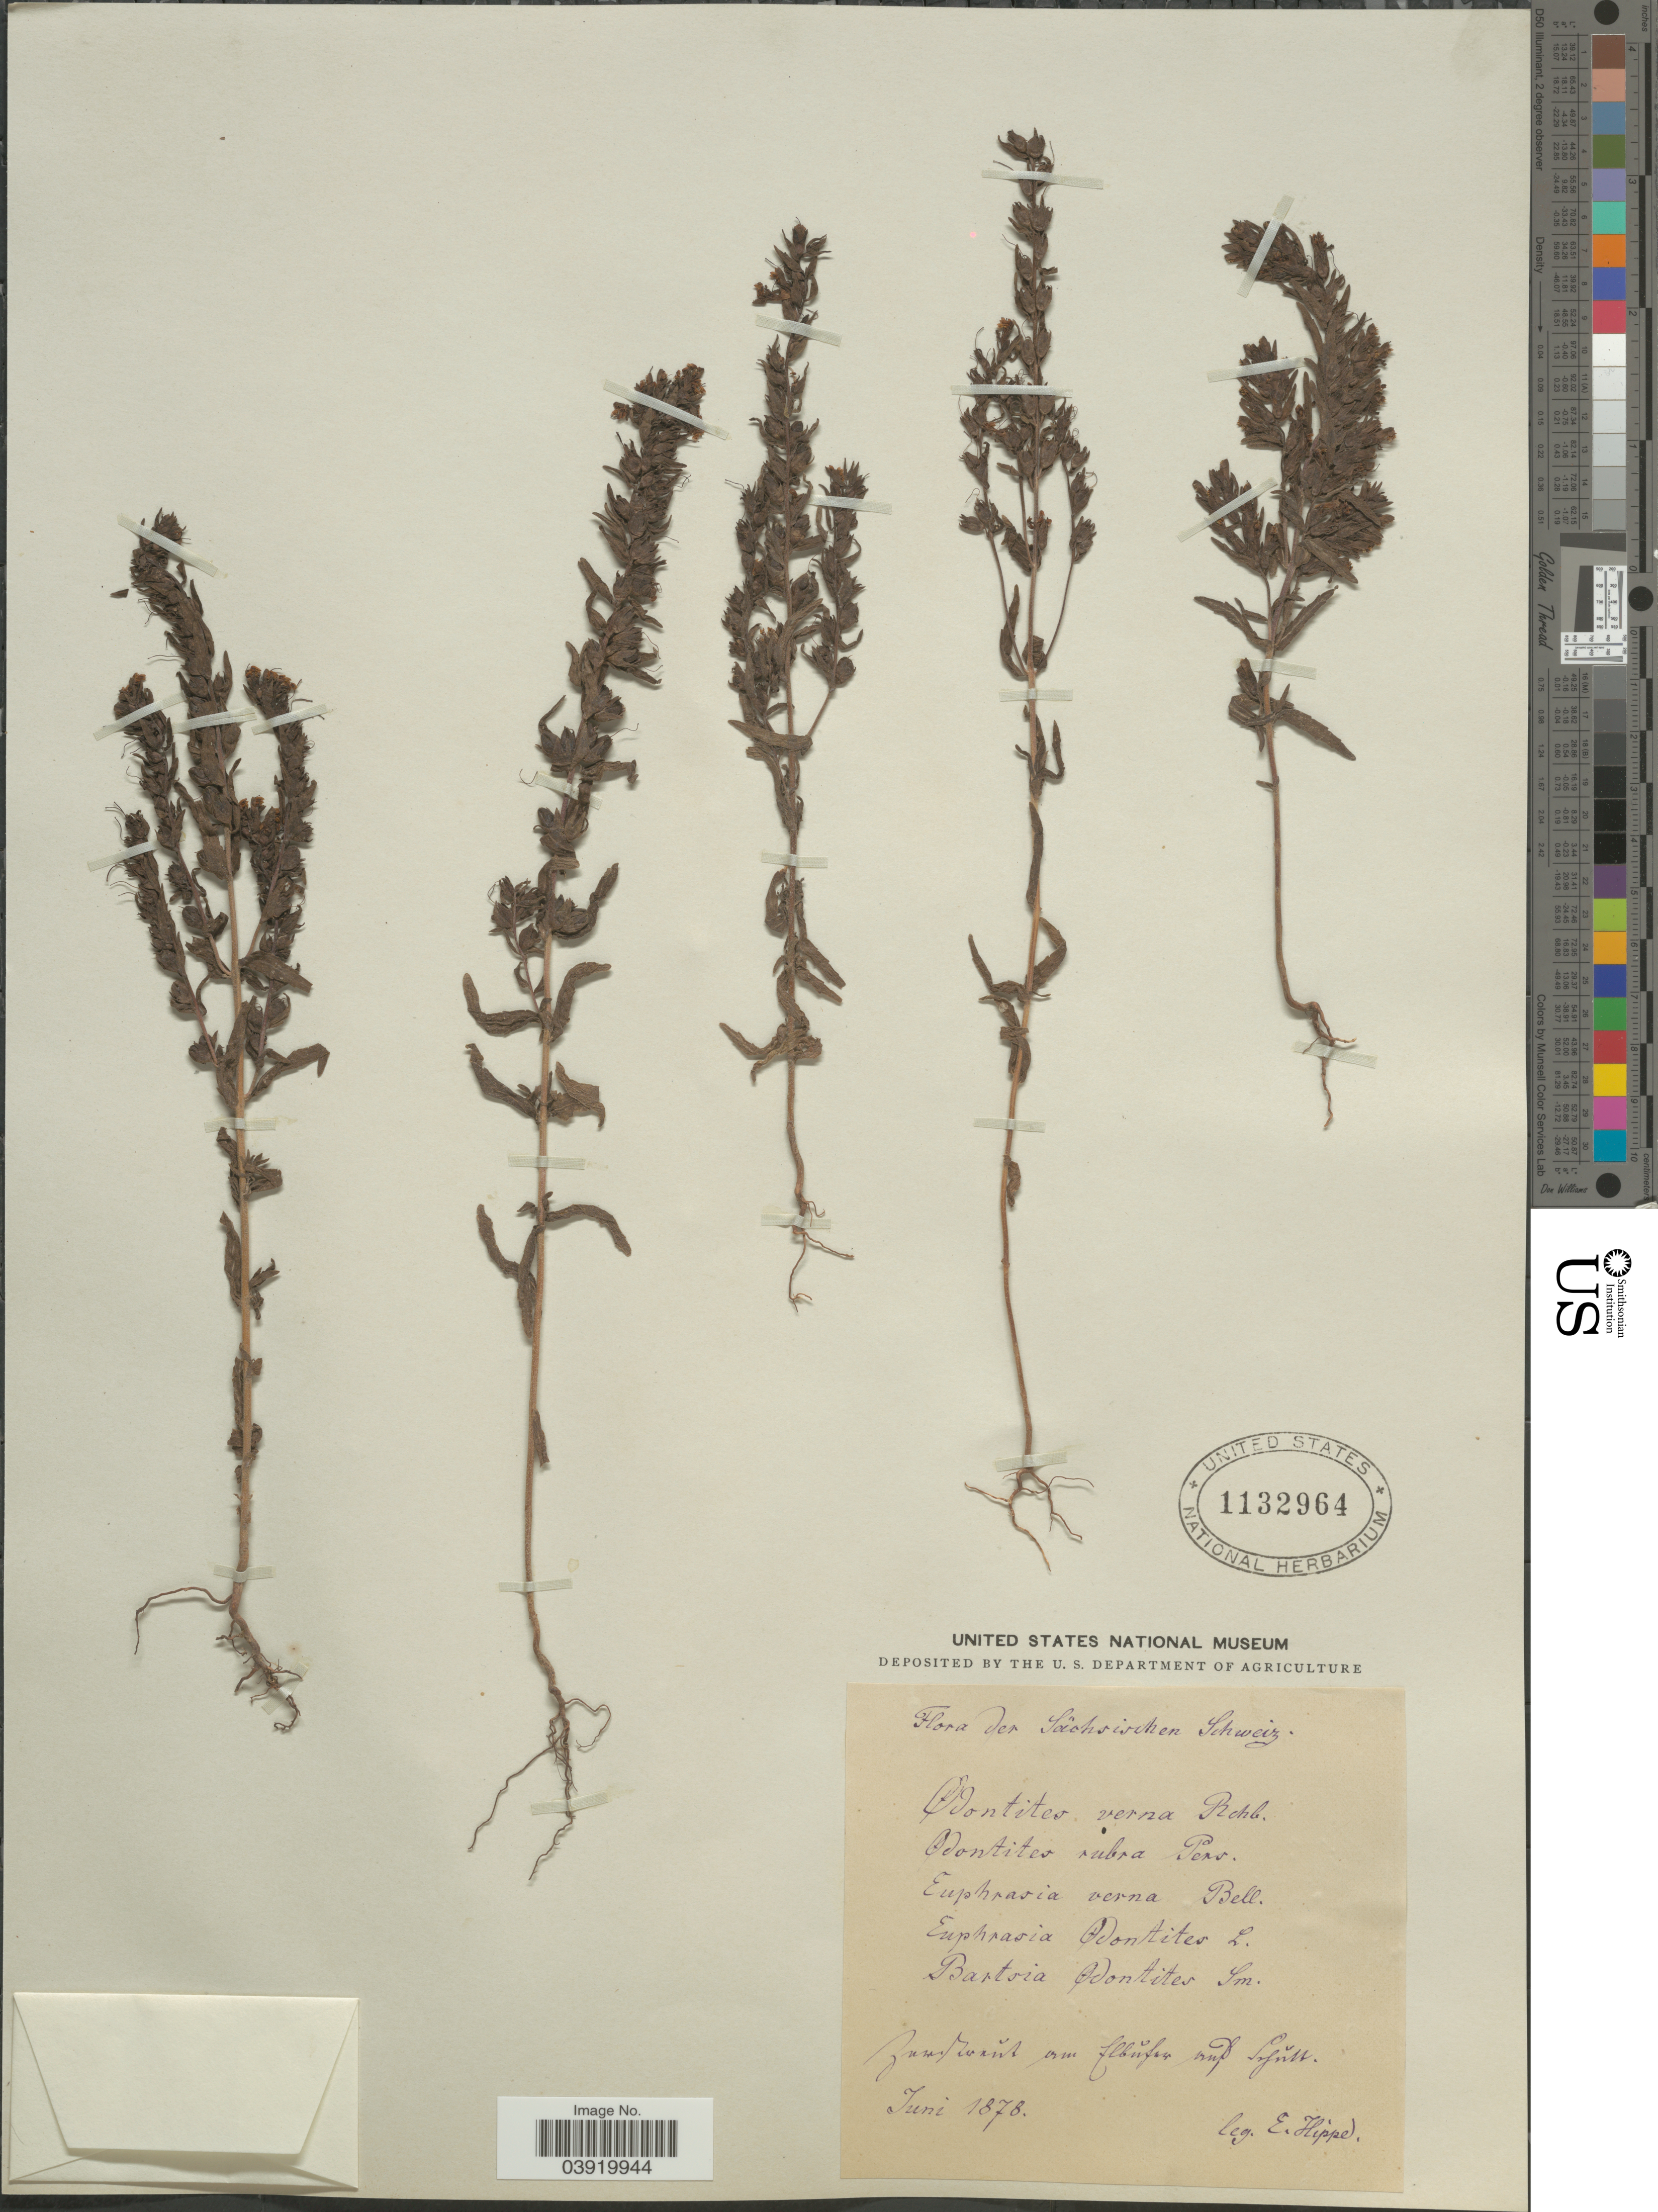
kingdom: Plantae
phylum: Tracheophyta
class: Magnoliopsida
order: Lamiales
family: Orobanchaceae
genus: Odontites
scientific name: Odontites vernus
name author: (Bellardi) Dumort.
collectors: E. Hippe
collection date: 1878-06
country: Switzerland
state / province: Schwyz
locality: Sächsischen Schweiz. [illegible text].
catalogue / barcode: US 1132964